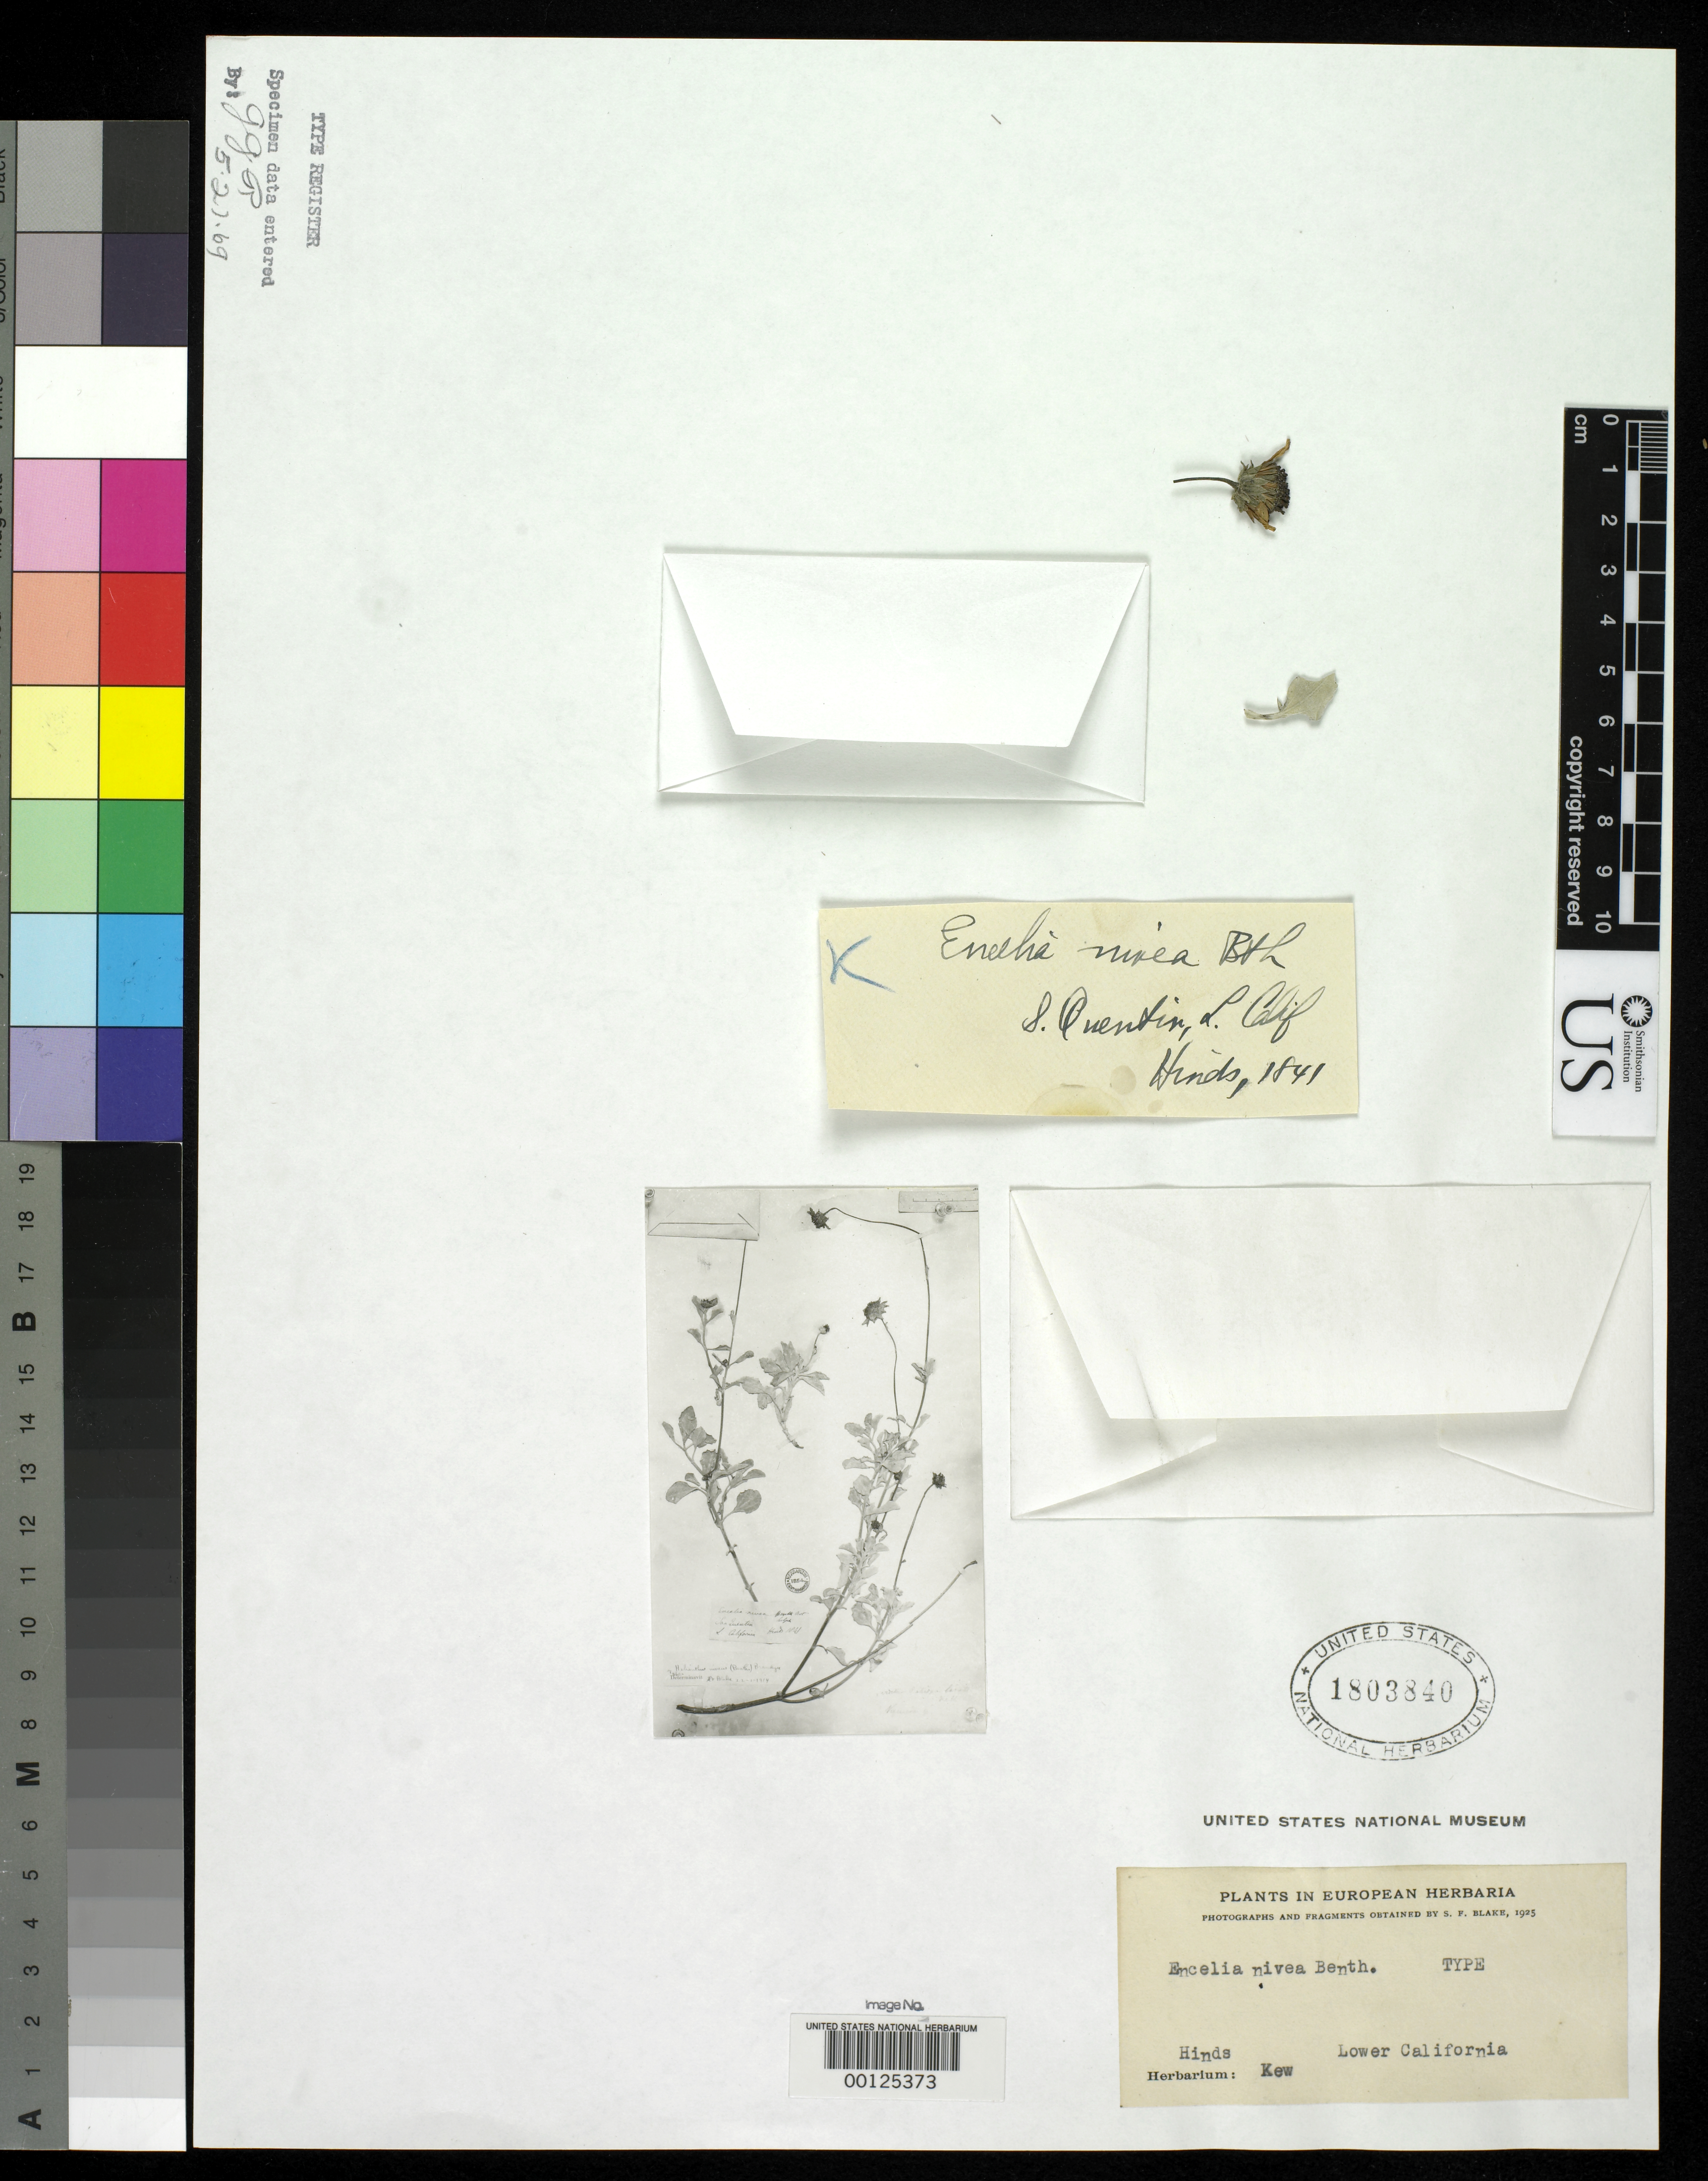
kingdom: Plantae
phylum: Tracheophyta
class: Magnoliopsida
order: Asterales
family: Asteraceae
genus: Encelia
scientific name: Encelia nivea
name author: Benth.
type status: Type Material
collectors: R. Hinds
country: Mexico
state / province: Baja California Norte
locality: San Quintin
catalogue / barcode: US 1803840